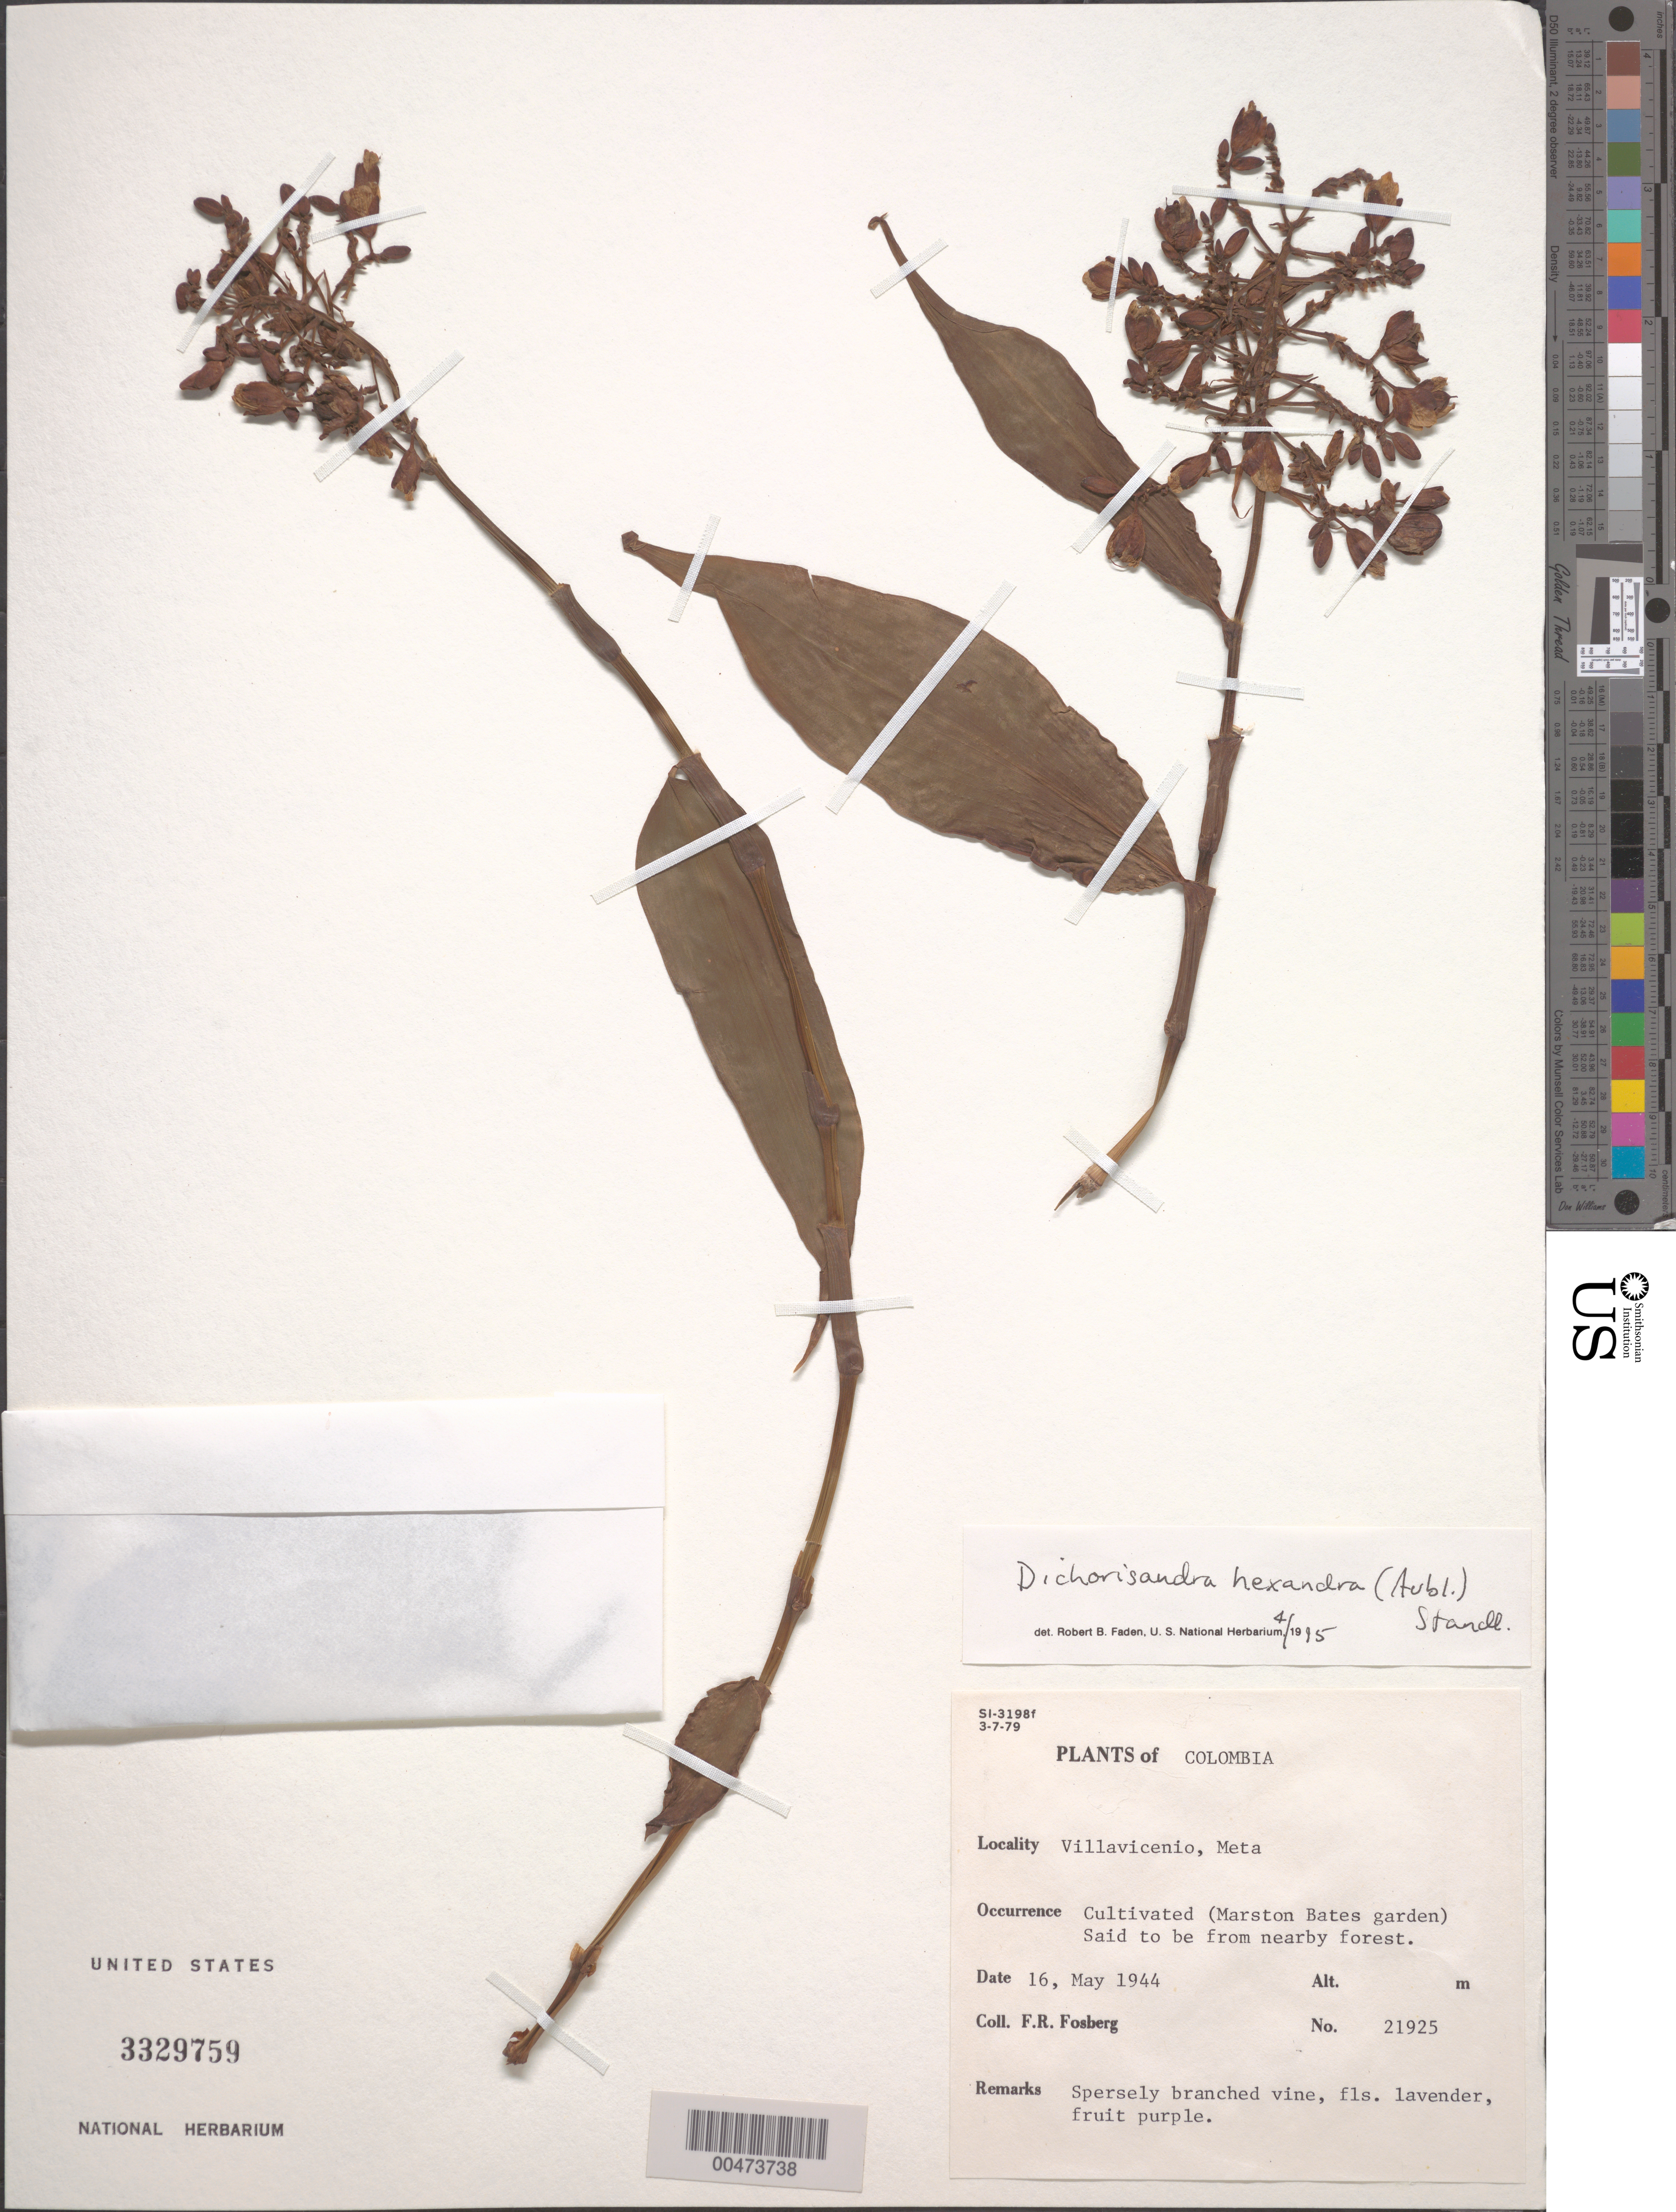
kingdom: Plantae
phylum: Tracheophyta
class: Liliopsida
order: Commelinales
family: Commelinaceae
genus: Dichorisandra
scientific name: Dichorisandra hexandra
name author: (Aubl.) Standl.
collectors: F. R. Fosberg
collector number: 21925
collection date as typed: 16 May 1944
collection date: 1944-05-16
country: Colombia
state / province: Meta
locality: Villa Vicencia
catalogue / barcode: US 3329759